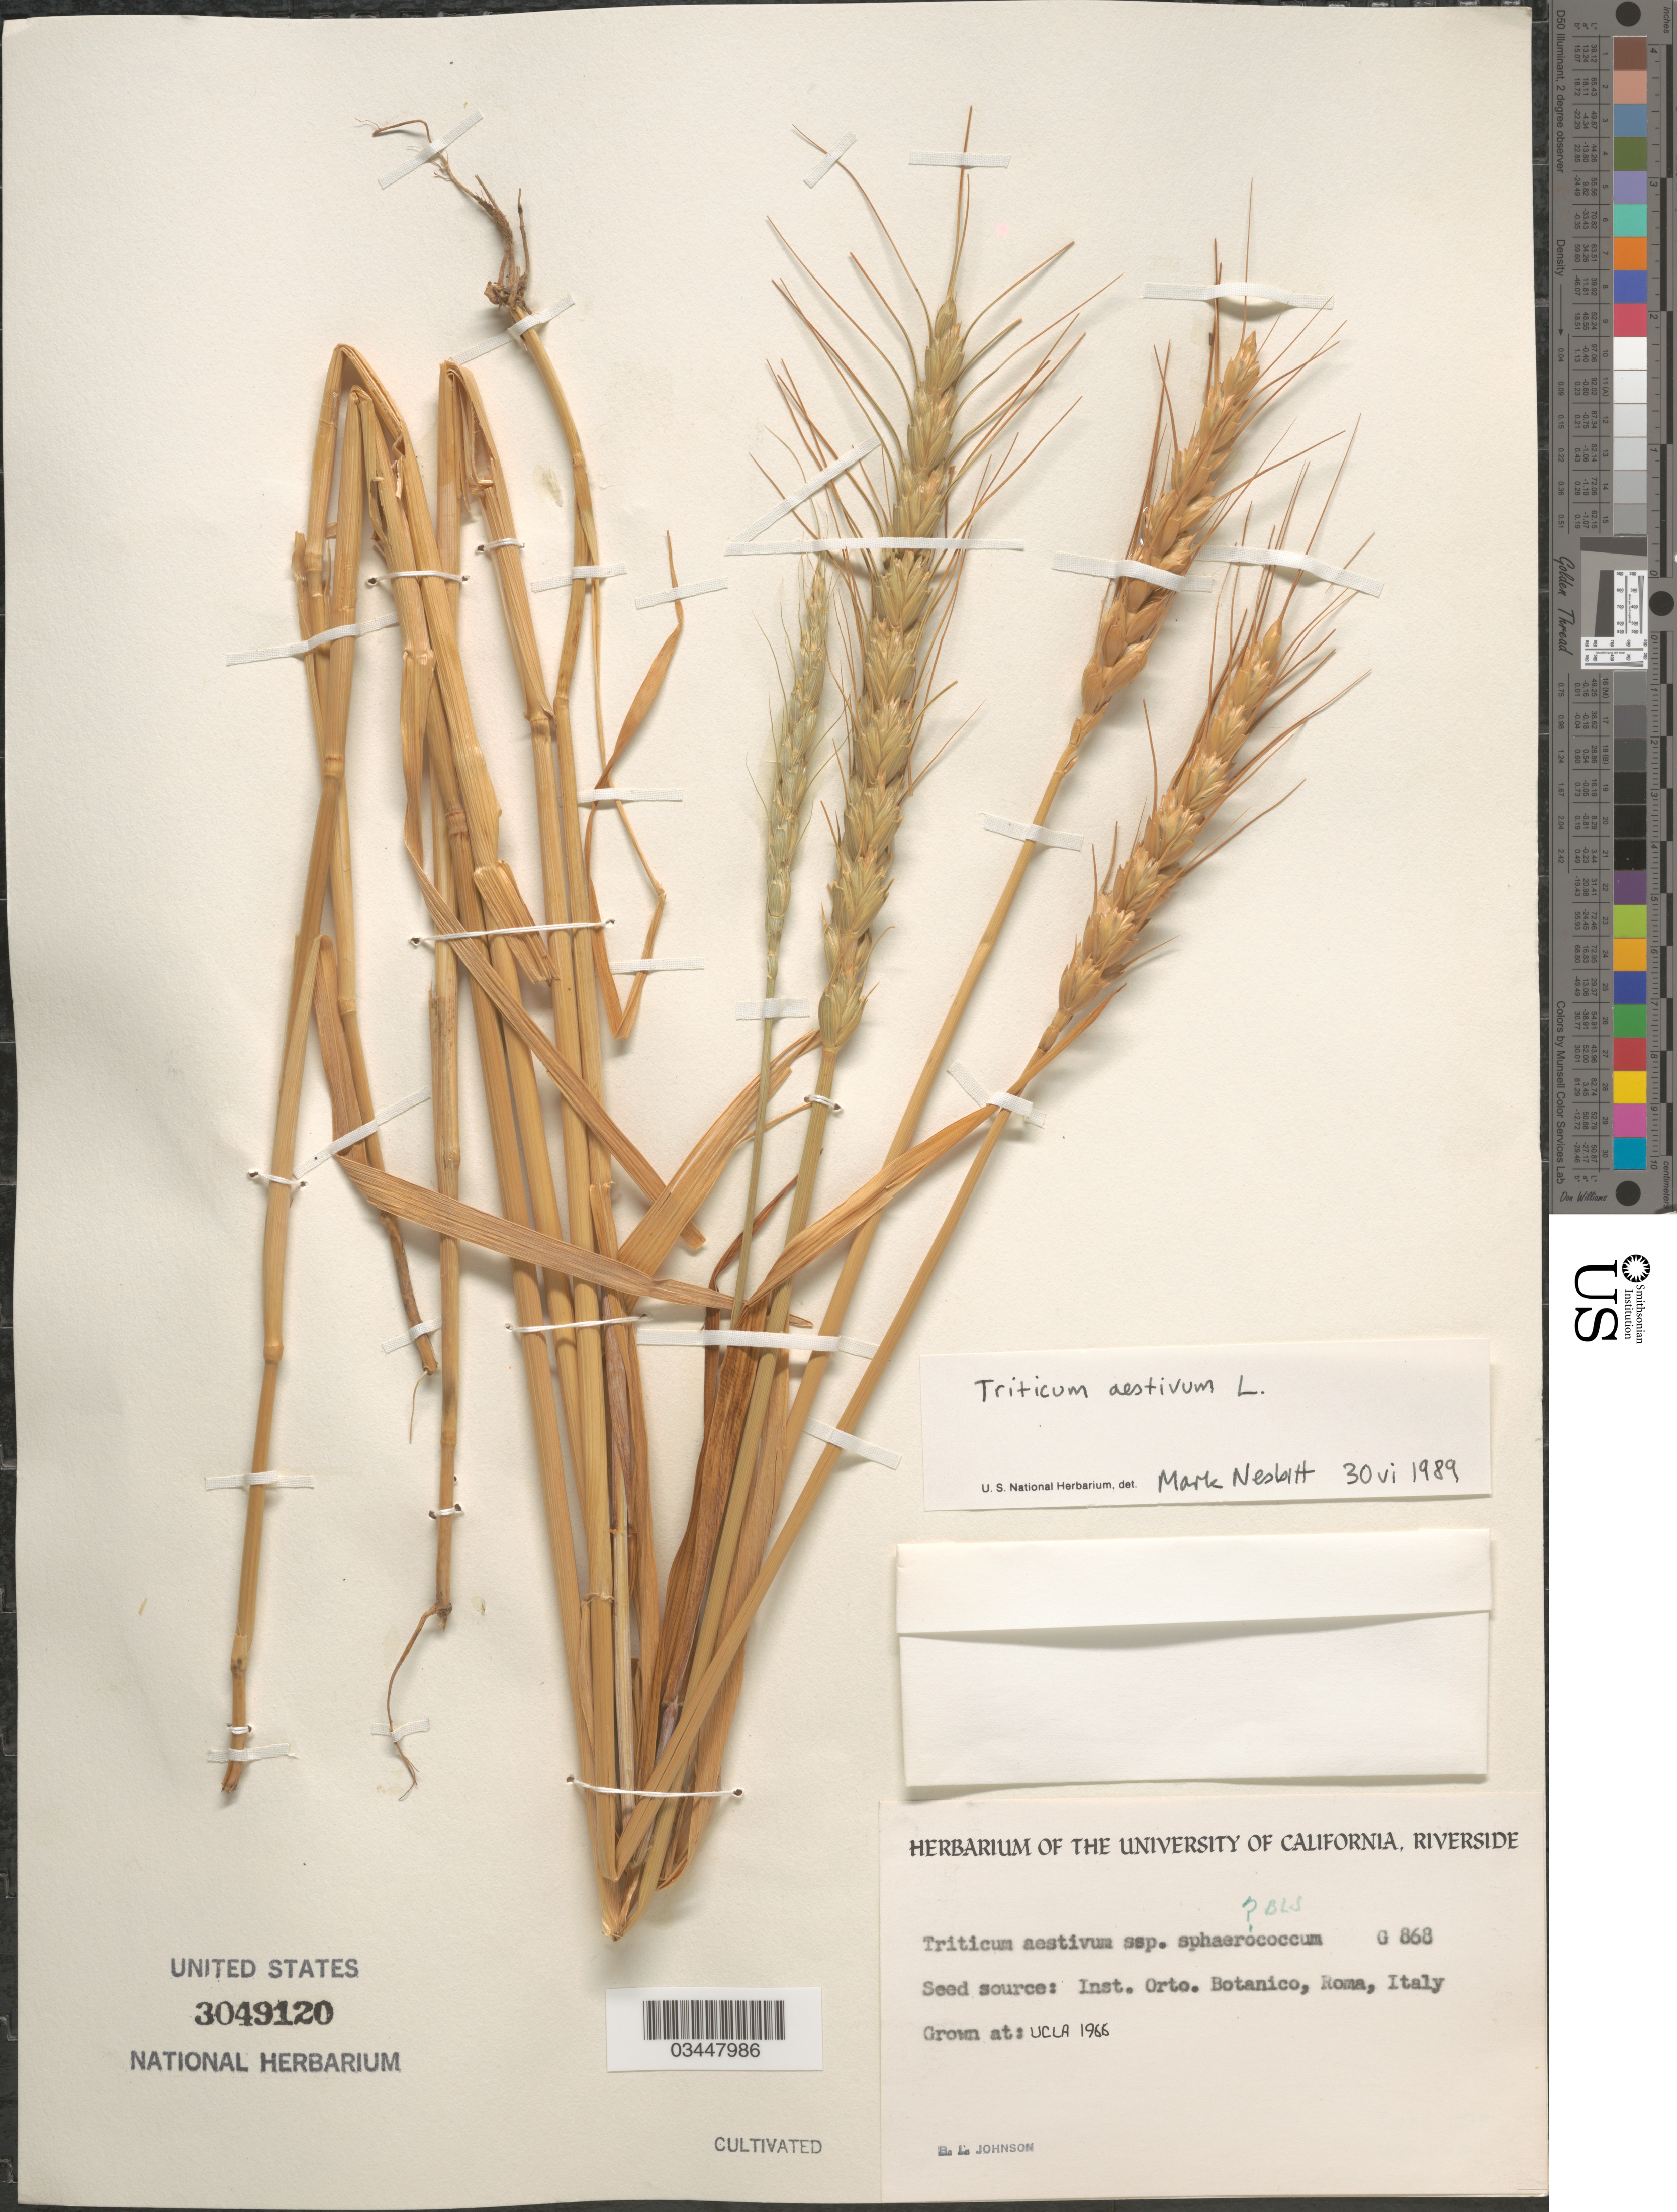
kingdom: Plantae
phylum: Tracheophyta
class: Liliopsida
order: Poales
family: Poaceae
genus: Triticum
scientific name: Triticum aestivum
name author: L.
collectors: B. Johnson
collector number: G868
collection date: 1965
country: United States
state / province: California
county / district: Los Angeles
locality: UCLA.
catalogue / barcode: US 3049120